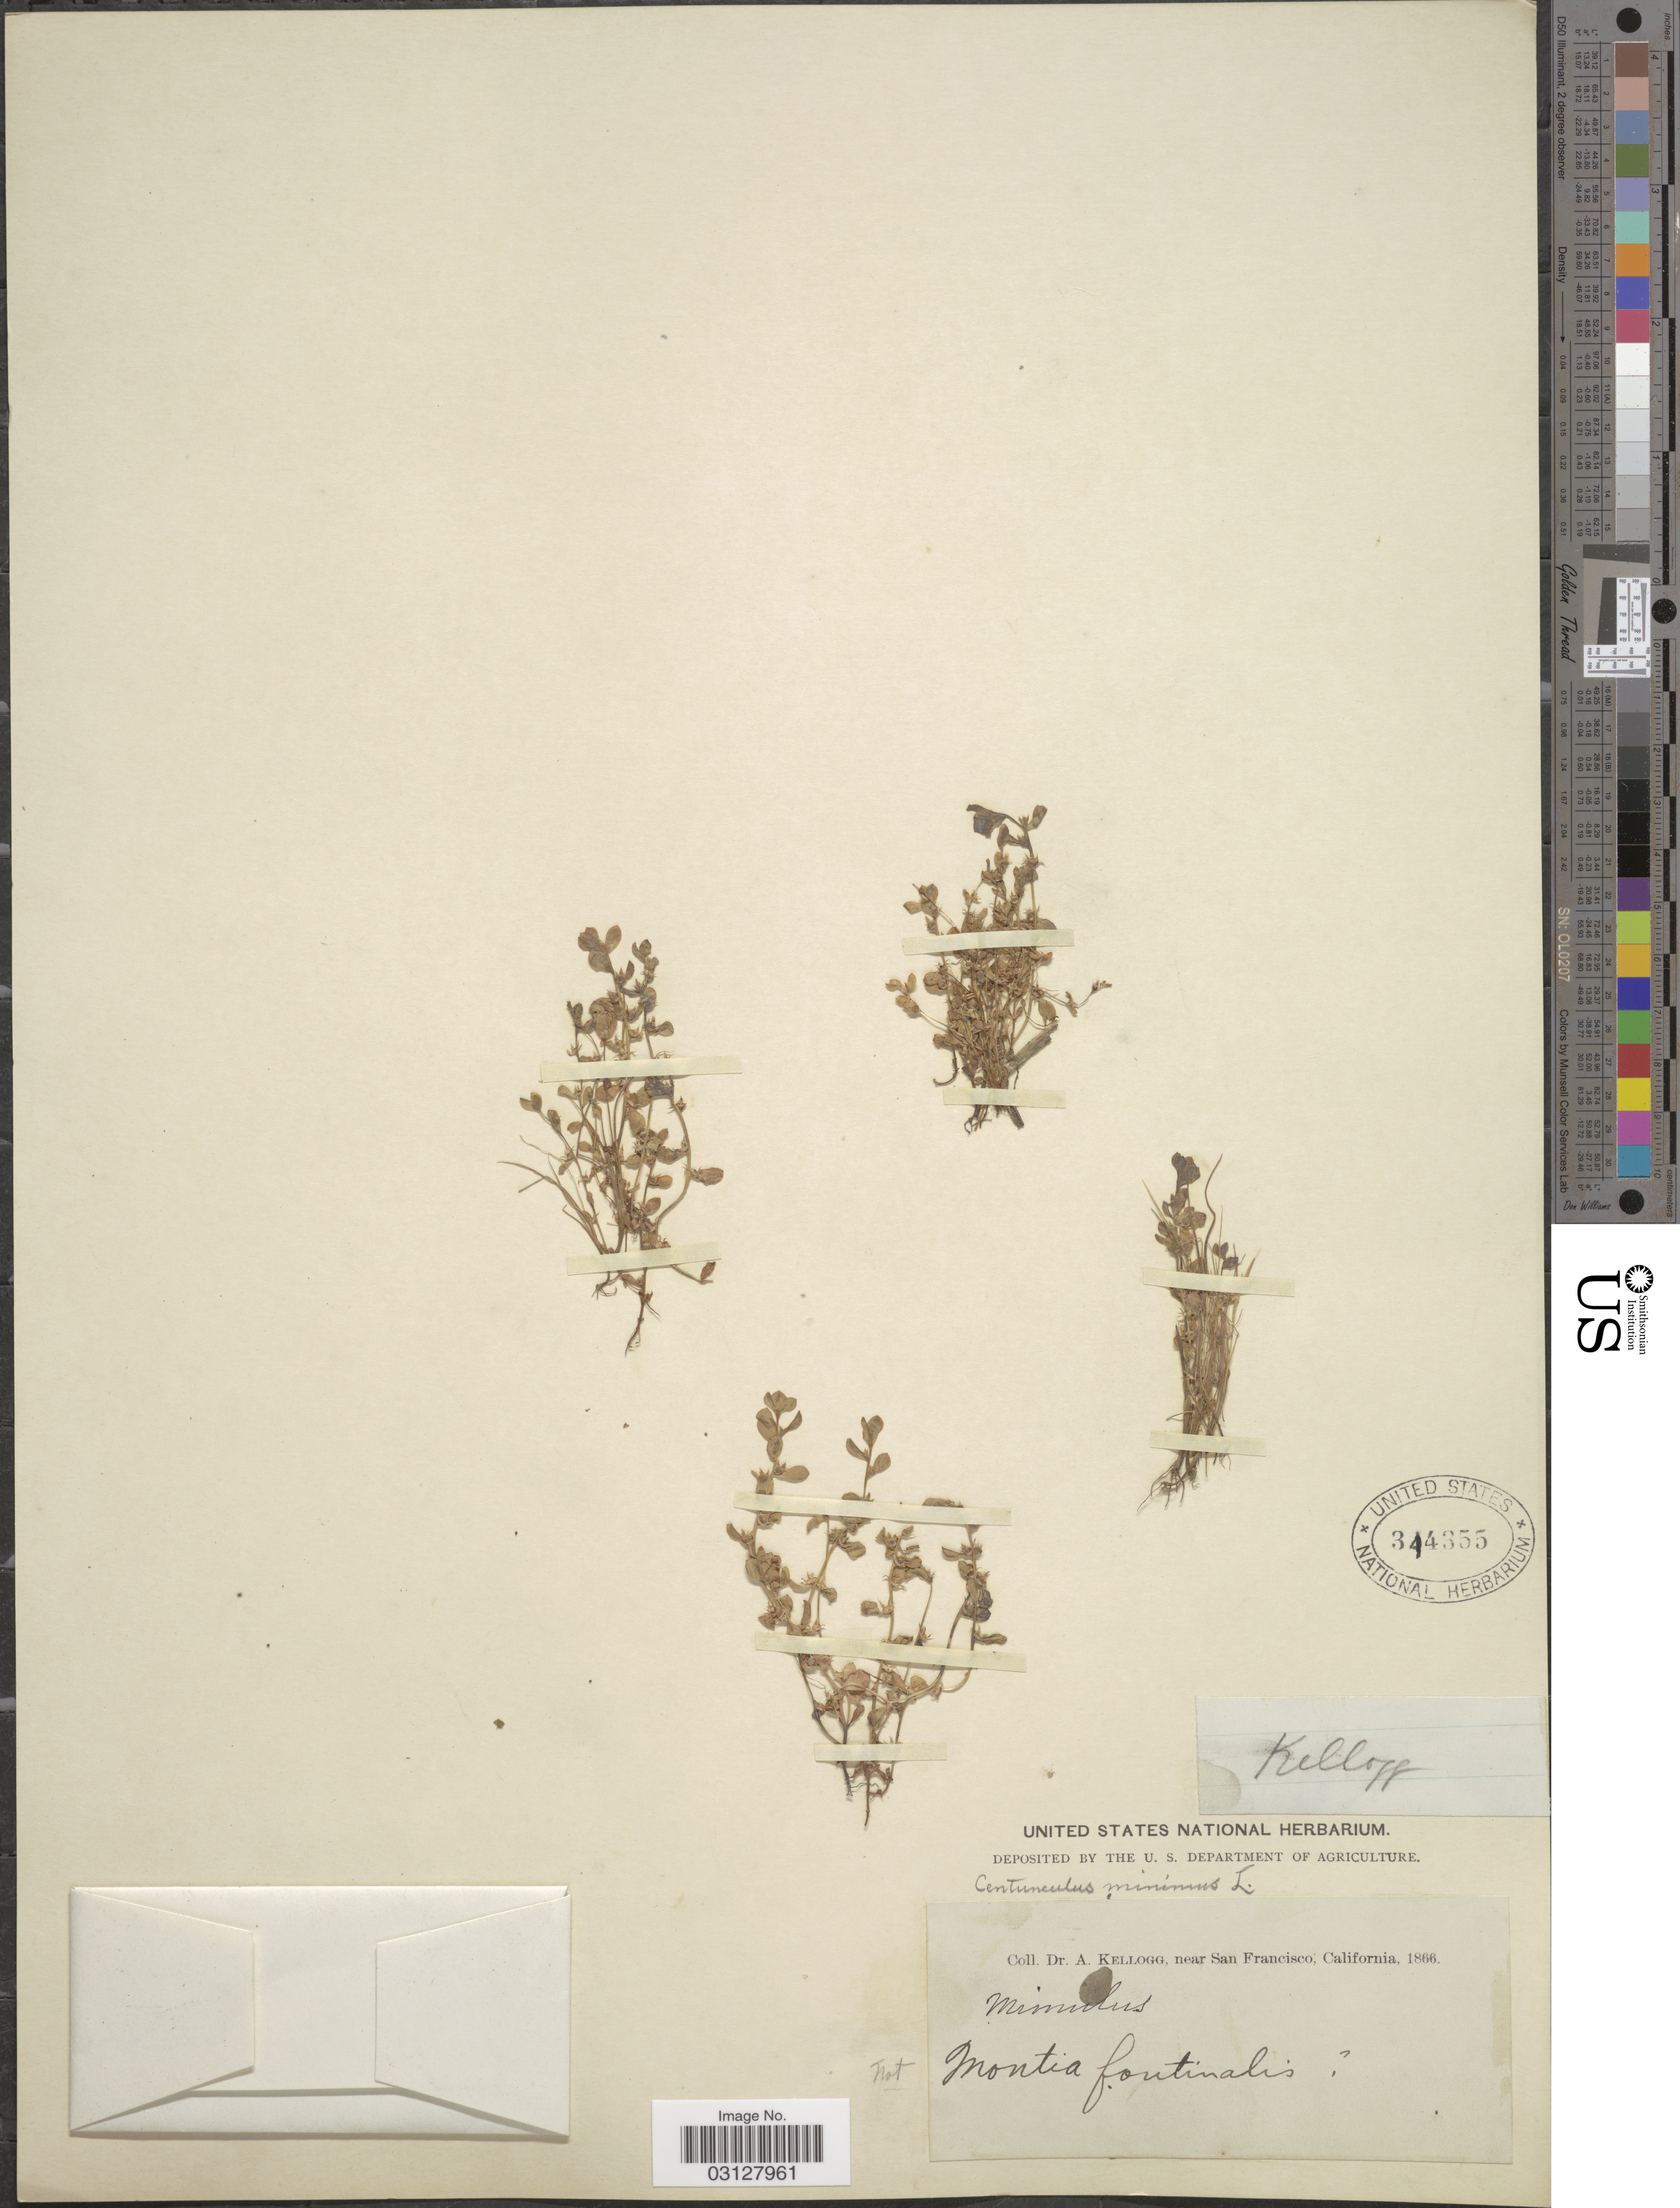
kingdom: Plantae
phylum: Tracheophyta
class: Magnoliopsida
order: Ericales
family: Primulaceae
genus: Centunculus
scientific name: Centunculus minimus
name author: L.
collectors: A. Kellogg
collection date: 1866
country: United States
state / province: California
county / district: San Francisco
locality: Near San Francisco.